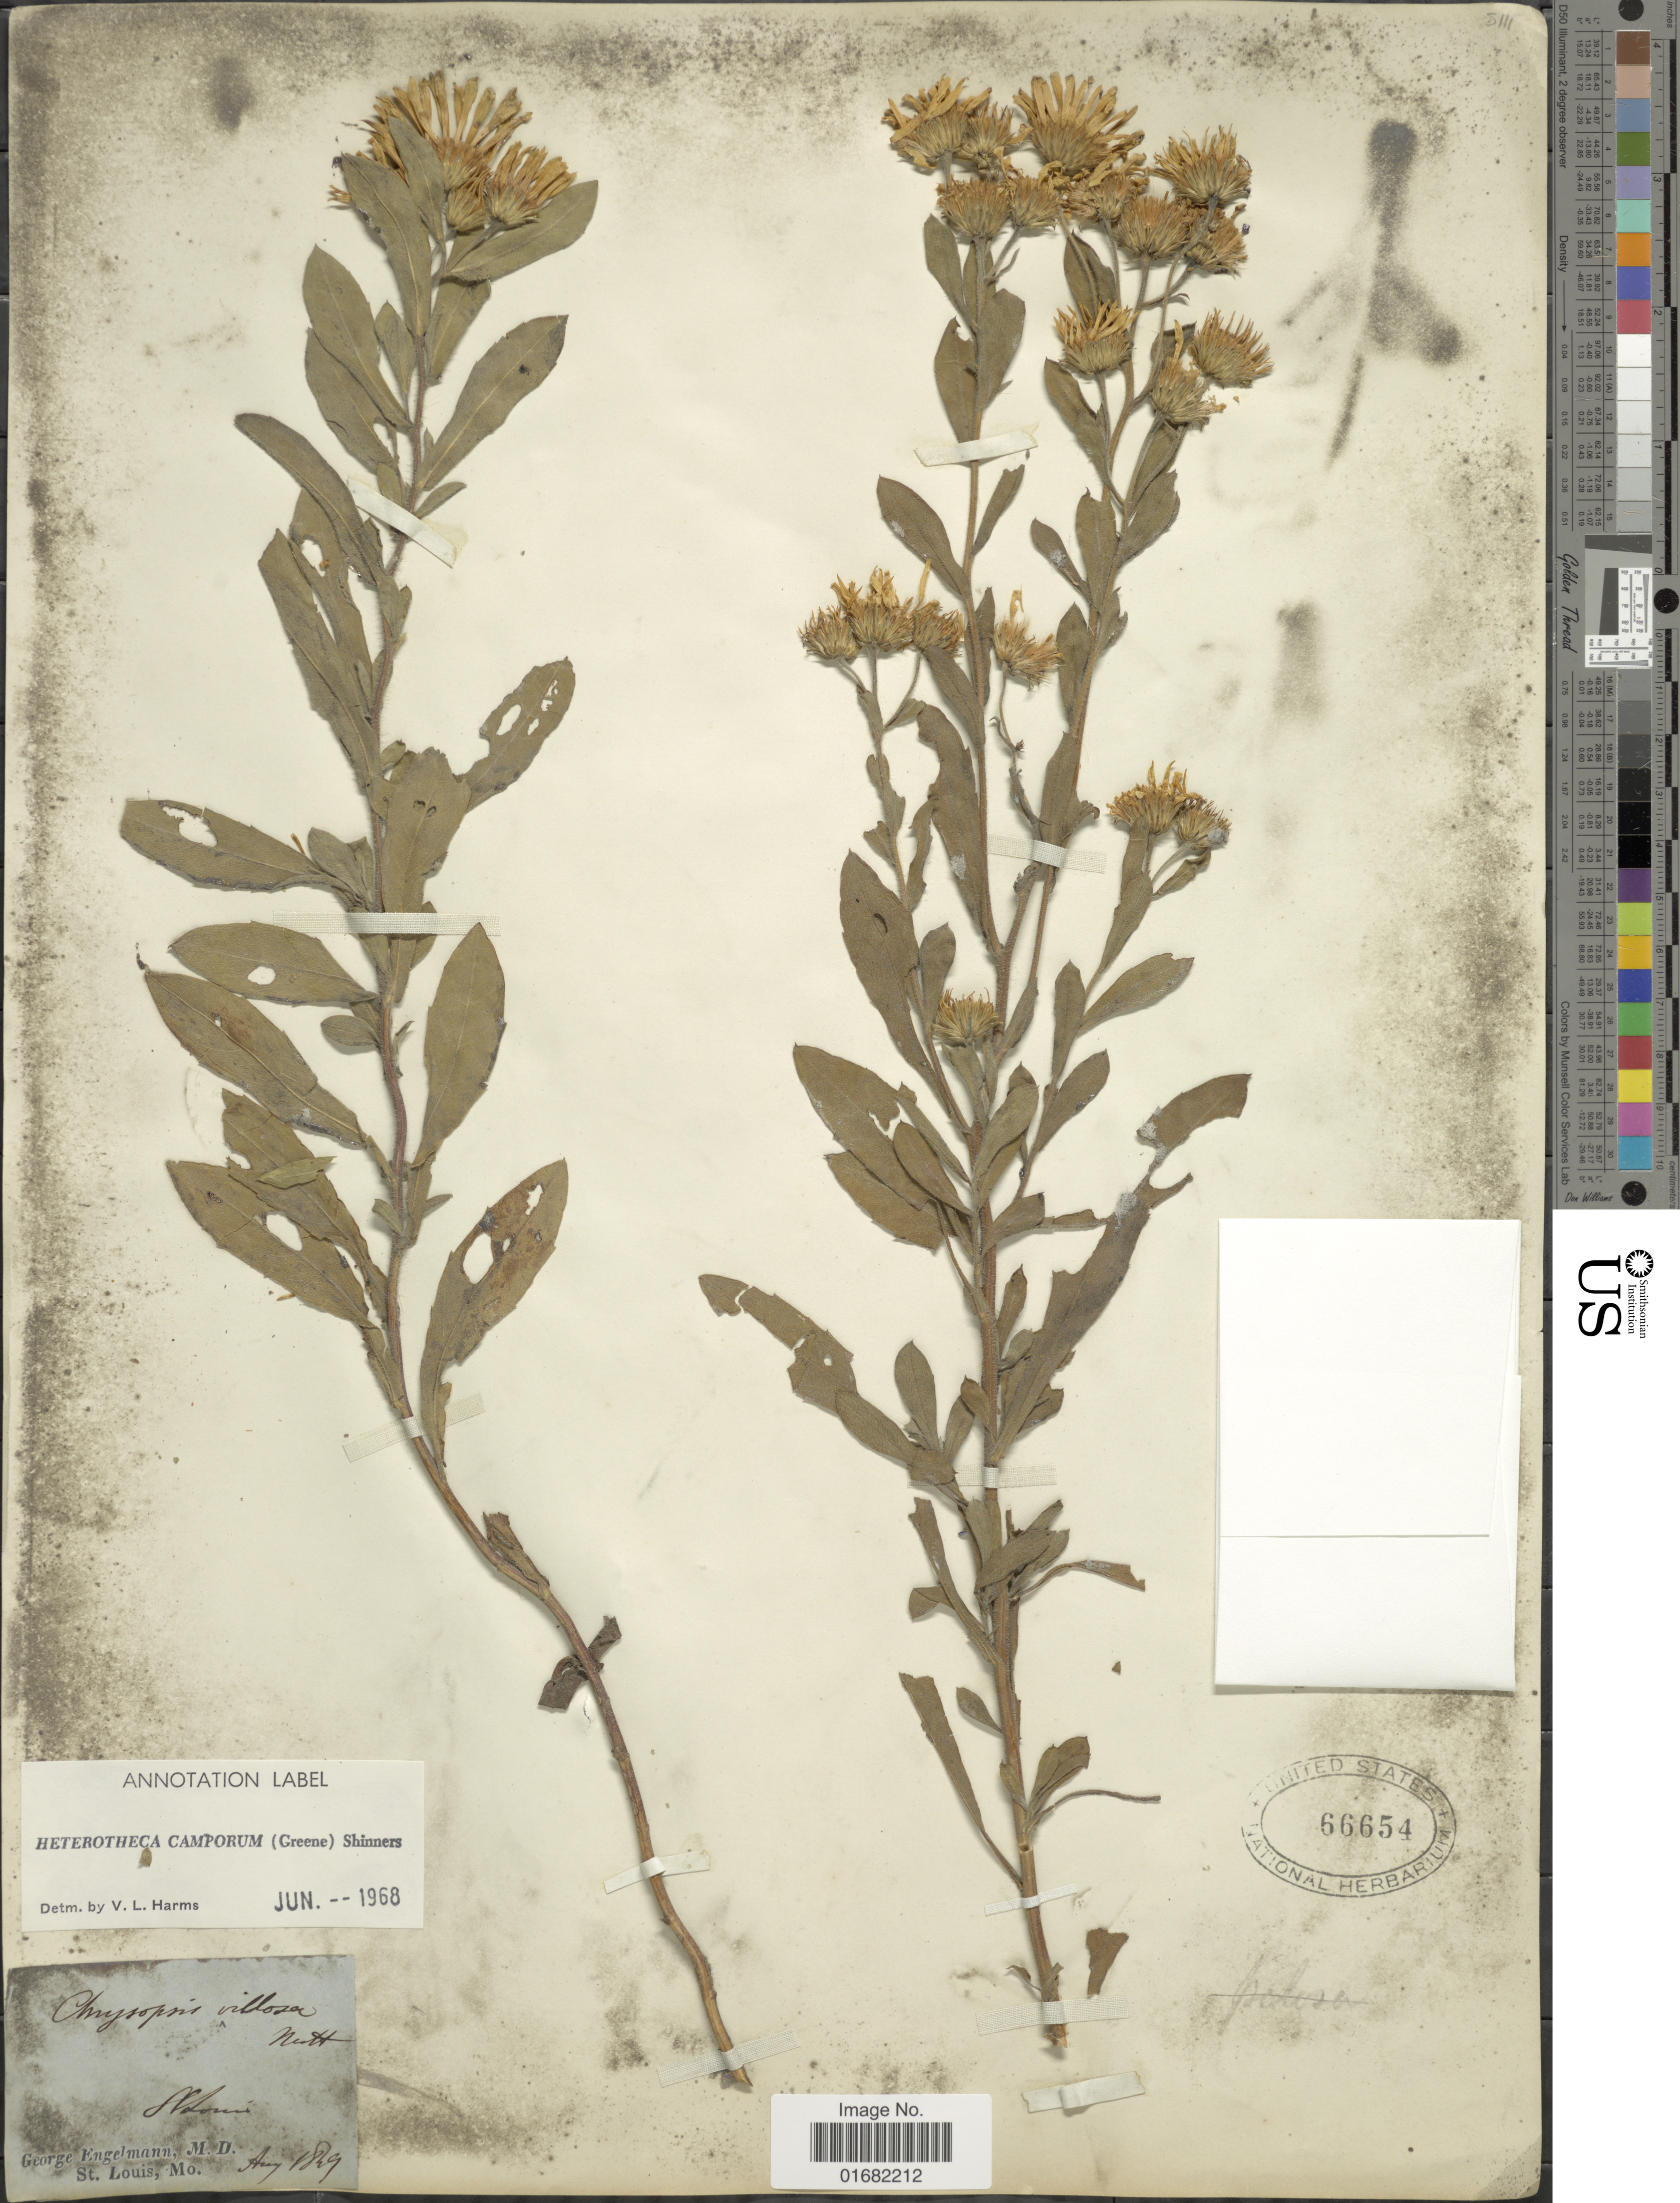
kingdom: Plantae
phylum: Tracheophyta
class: Magnoliopsida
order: Asterales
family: Asteraceae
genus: Heterotheca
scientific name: Heterotheca camporum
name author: (Greene) Shinners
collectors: G. Engelmann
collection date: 1849-08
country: United States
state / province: Missouri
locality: St Louis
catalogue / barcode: US 66654